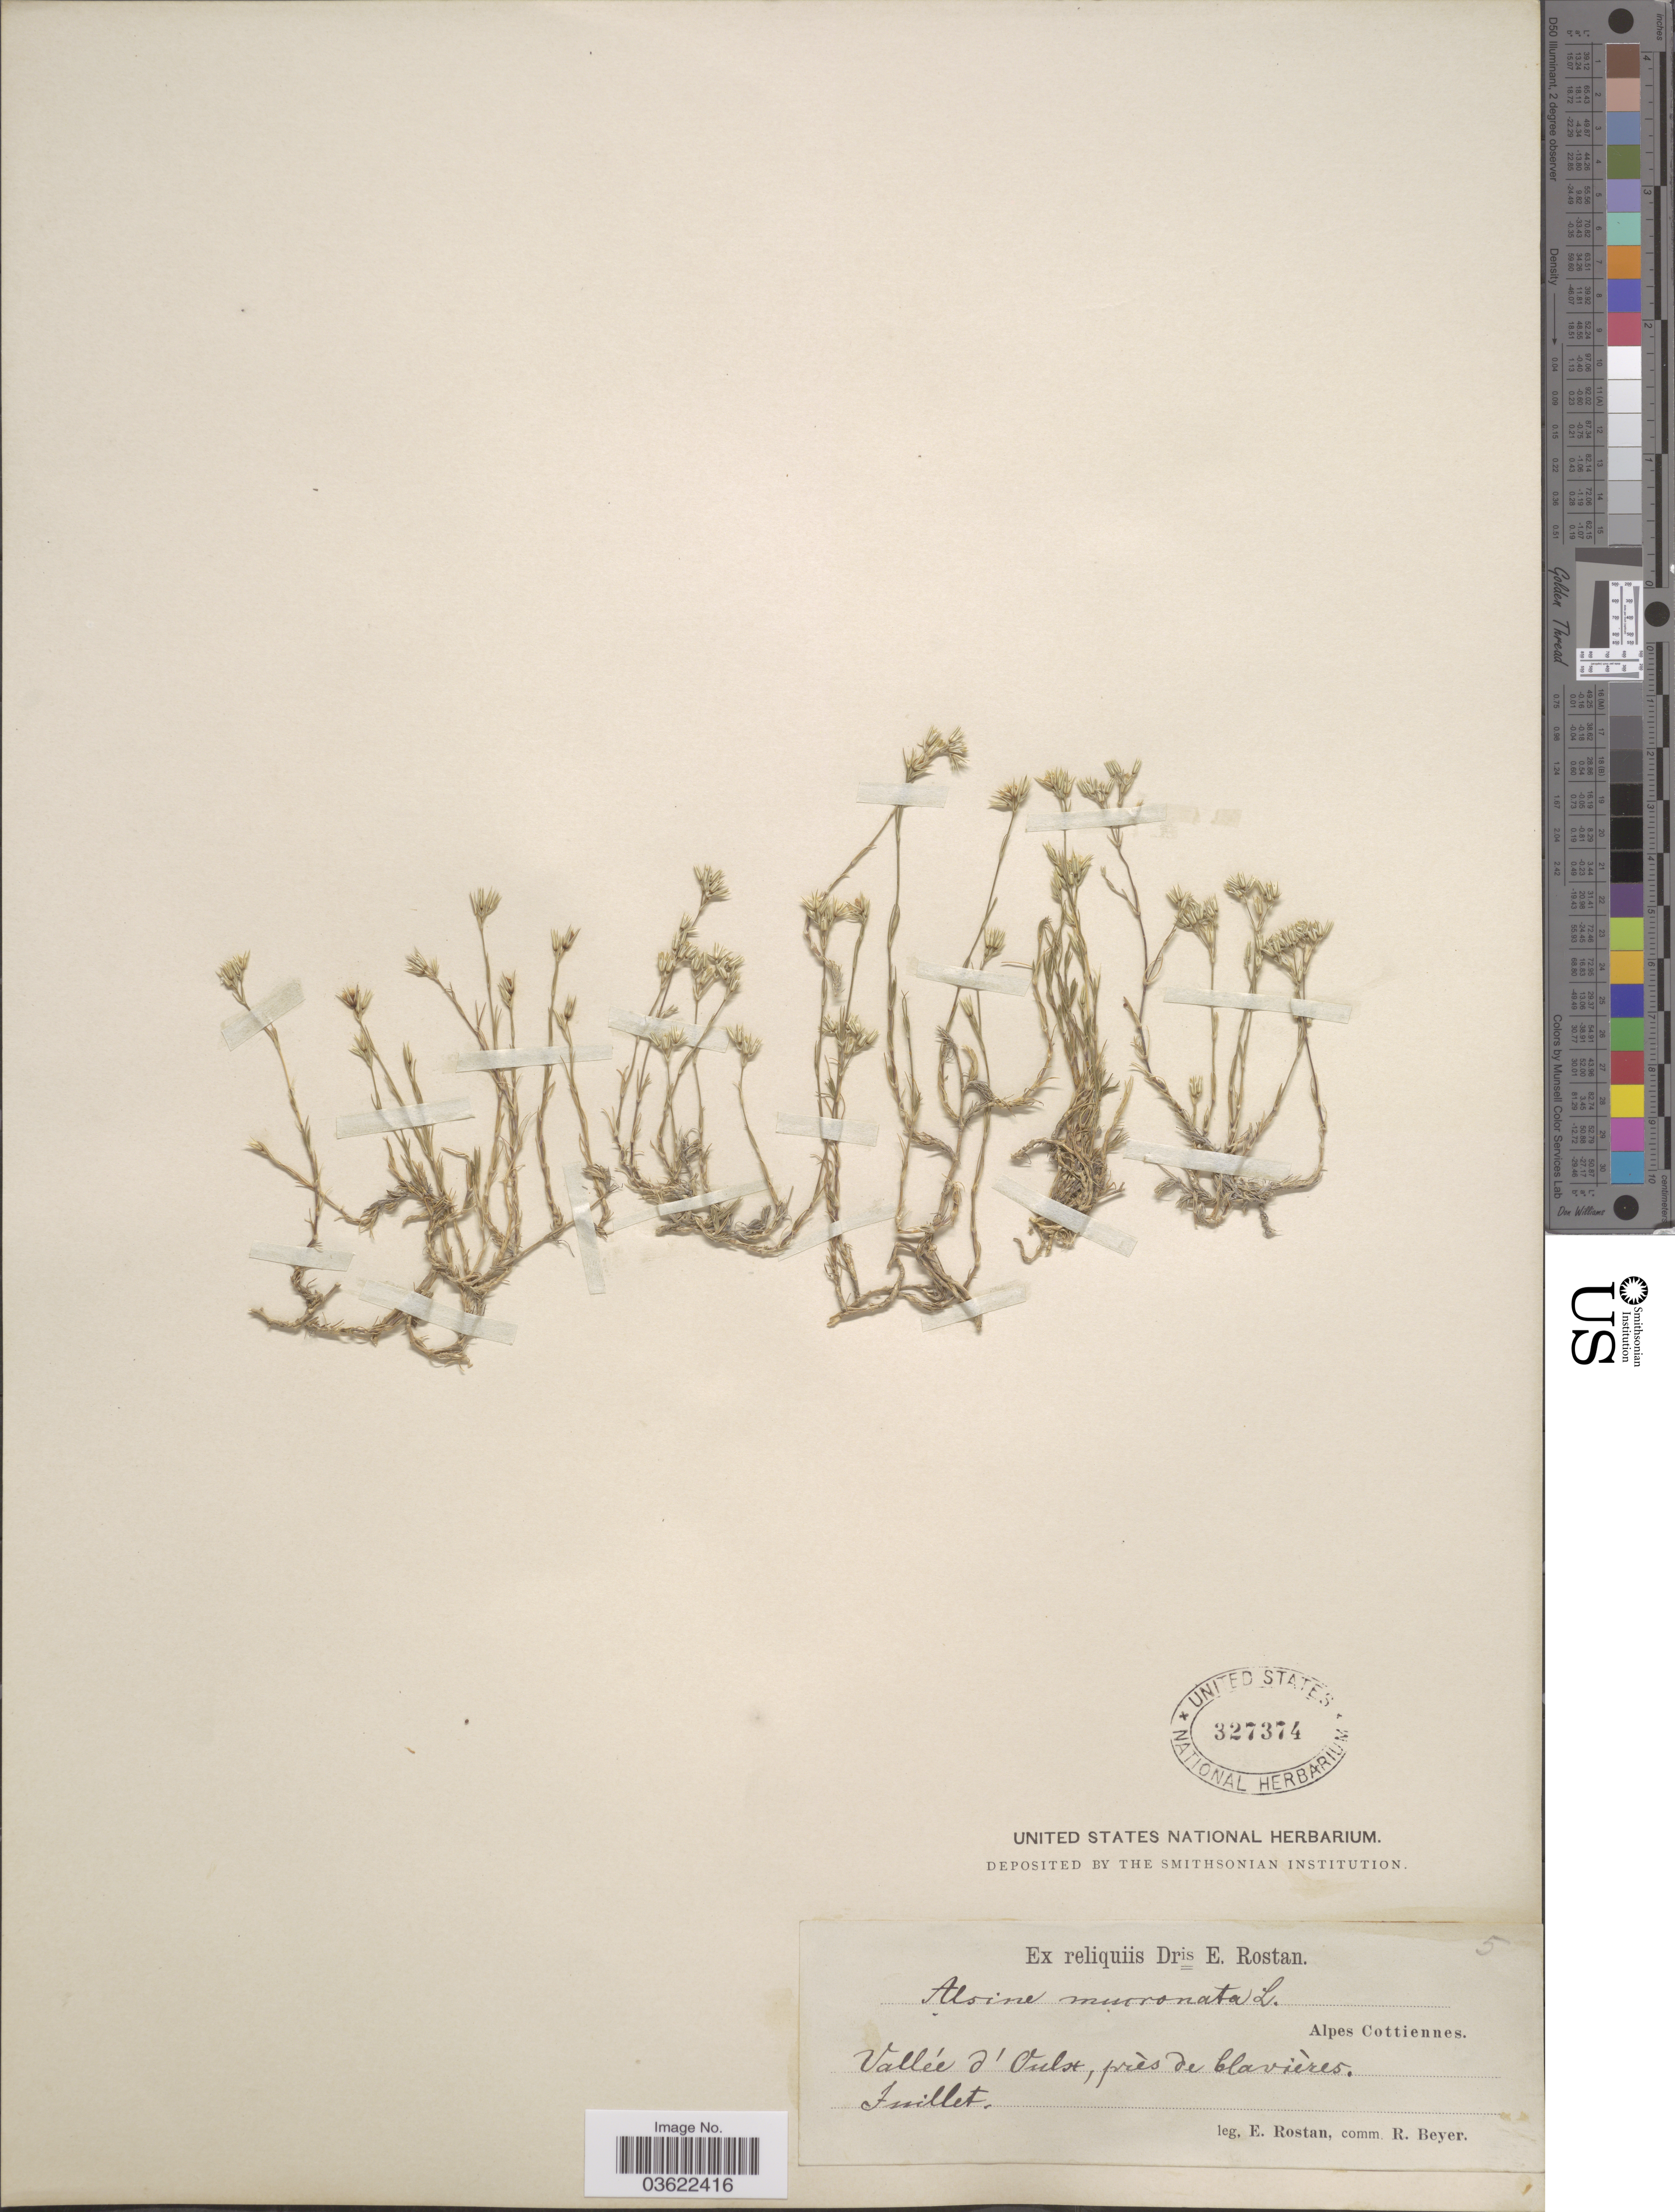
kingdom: Plantae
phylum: Tracheophyta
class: Magnoliopsida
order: Caryophyllales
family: Caryophyllaceae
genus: Arenaria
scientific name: Arenaria mucronata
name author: L.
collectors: E. Rostan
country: Italy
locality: Alpes Cottiennes. Vallée d'Oulx, prés de Clavières.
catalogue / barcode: US 327374